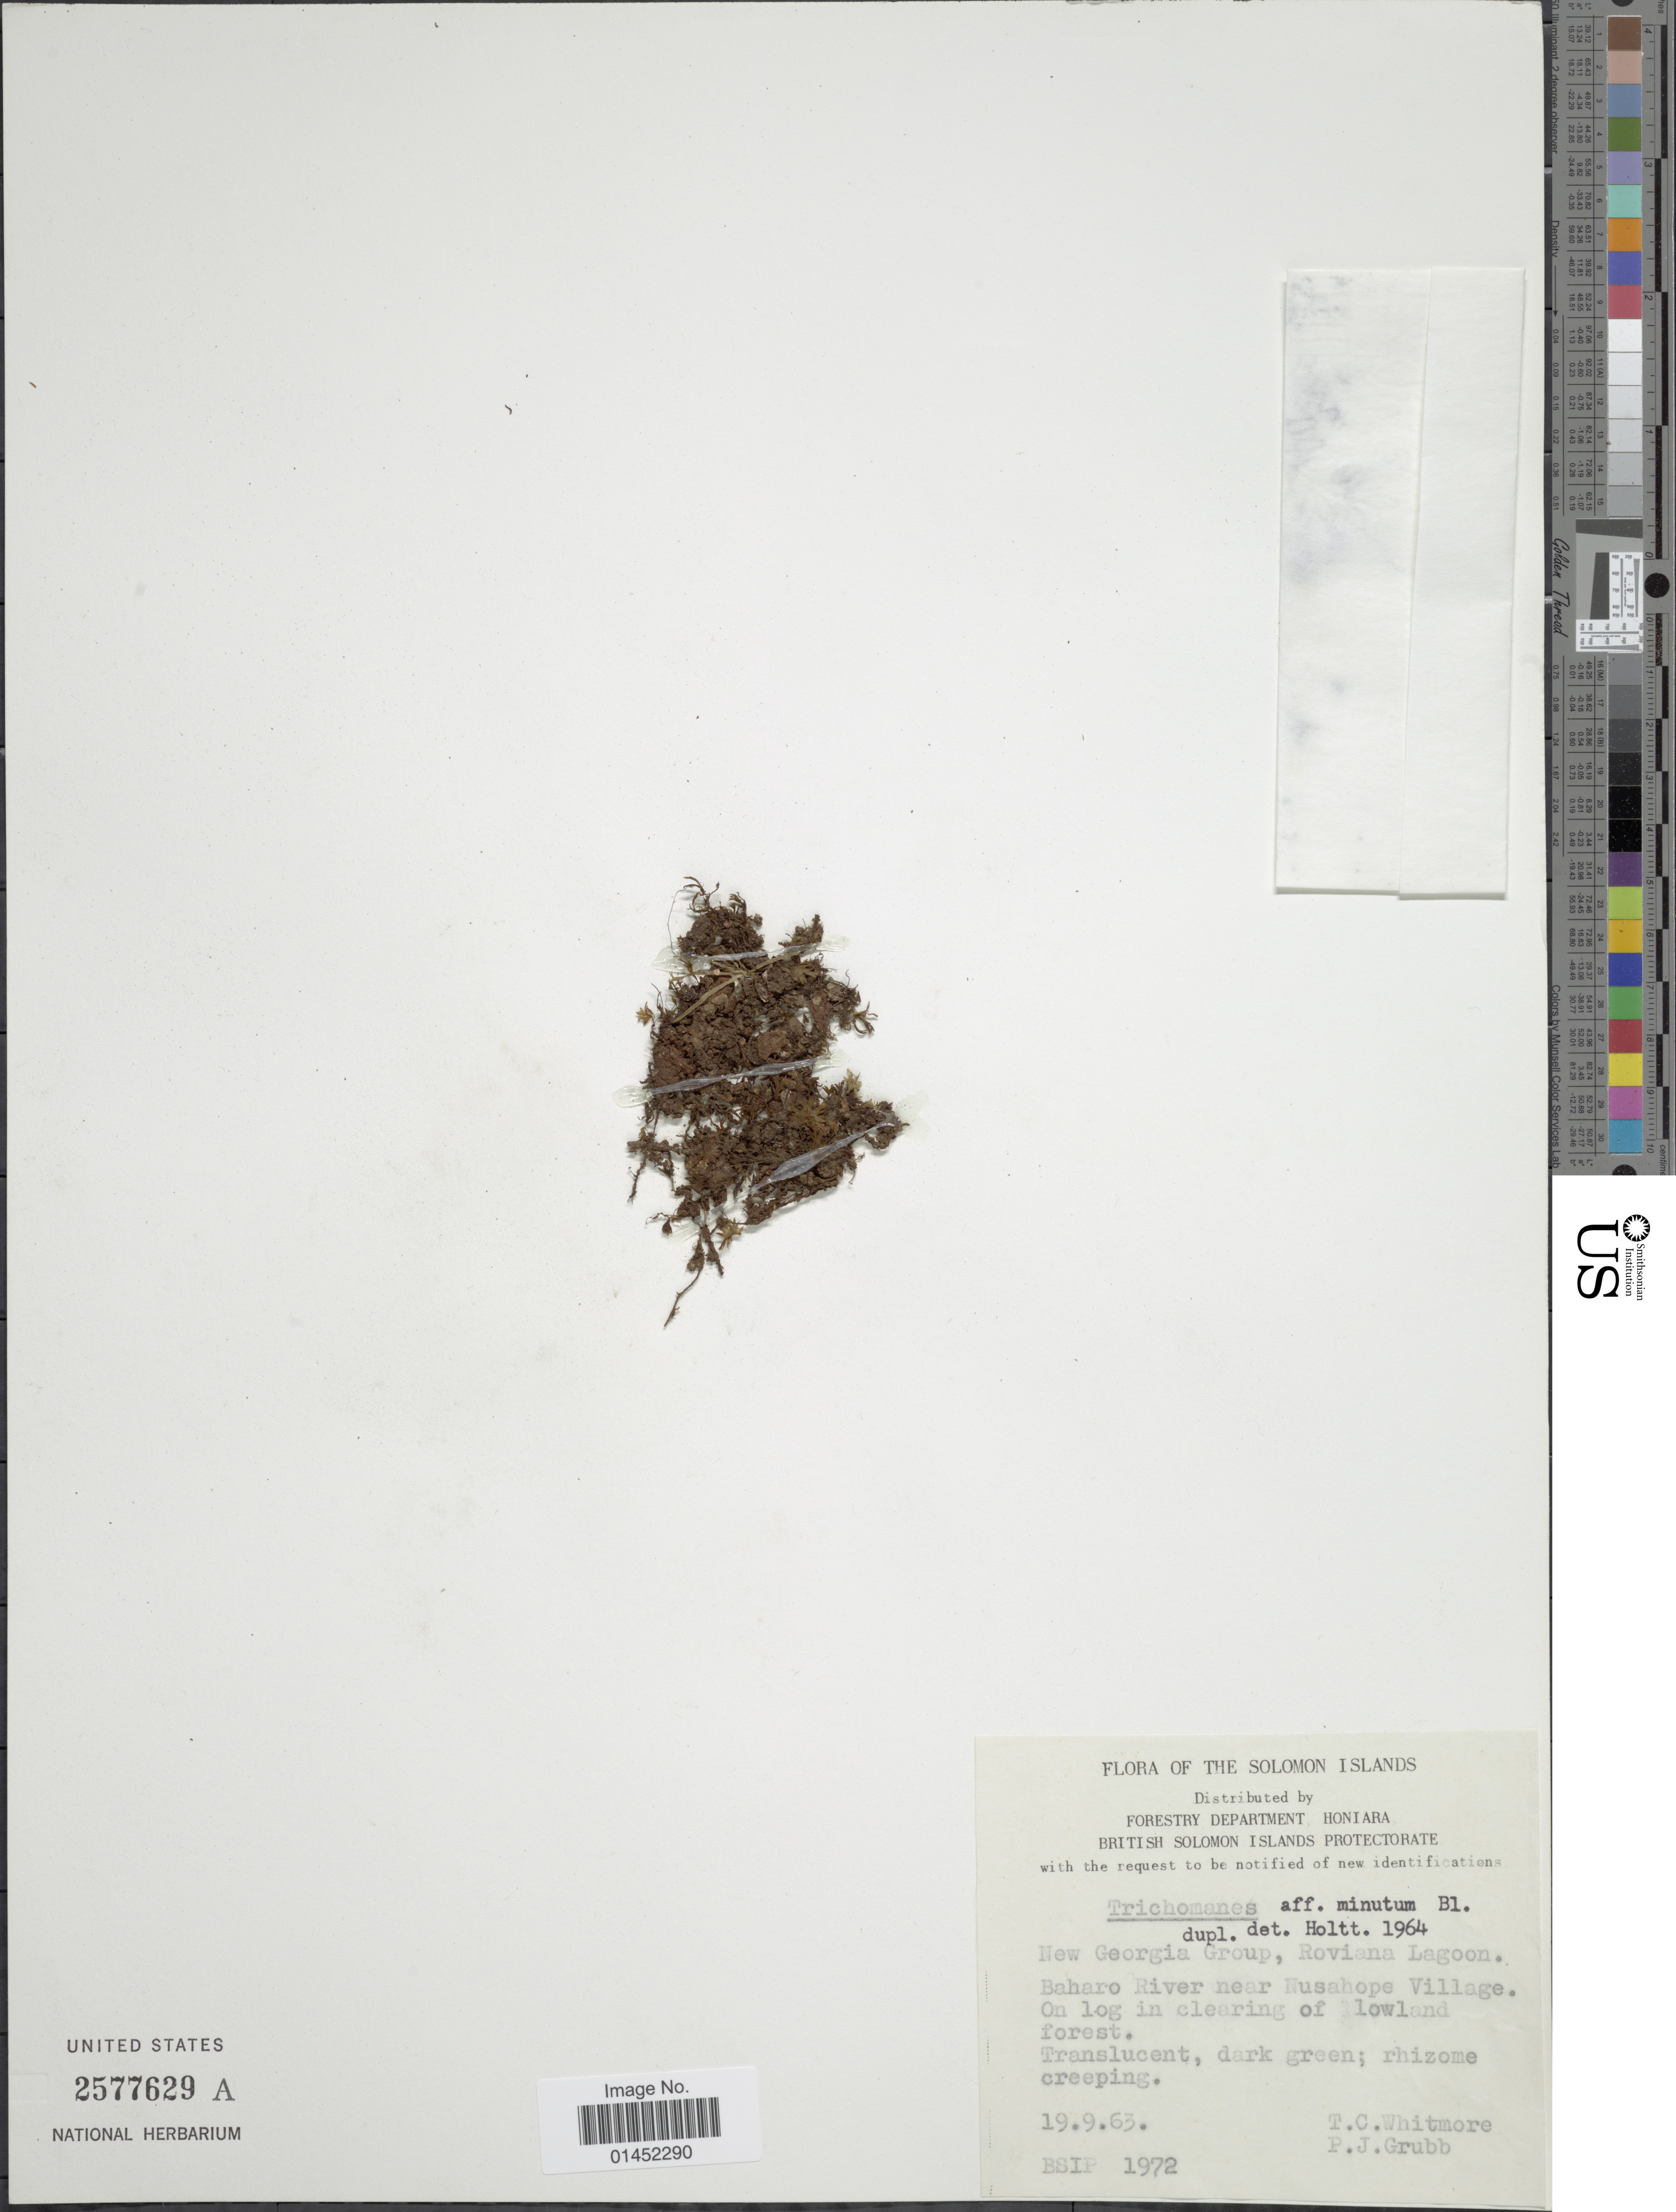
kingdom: Plantae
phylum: Tracheophyta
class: Polypodiopsida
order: Hymenophyllales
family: Hymenophyllaceae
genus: Crepidomanes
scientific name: Crepidomanes minutum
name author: (Blume) K. Iwats.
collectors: T. C. Whitmore & P. J. Grubb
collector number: BSIP 1972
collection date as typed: Transcribed d/m/y: 19/9/63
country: Solomon Islands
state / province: Solomon Islands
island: New Georgia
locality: New Georgia Group, Roviana Lagoon. Baharo River near Nusahope Village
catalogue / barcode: US 2577629A